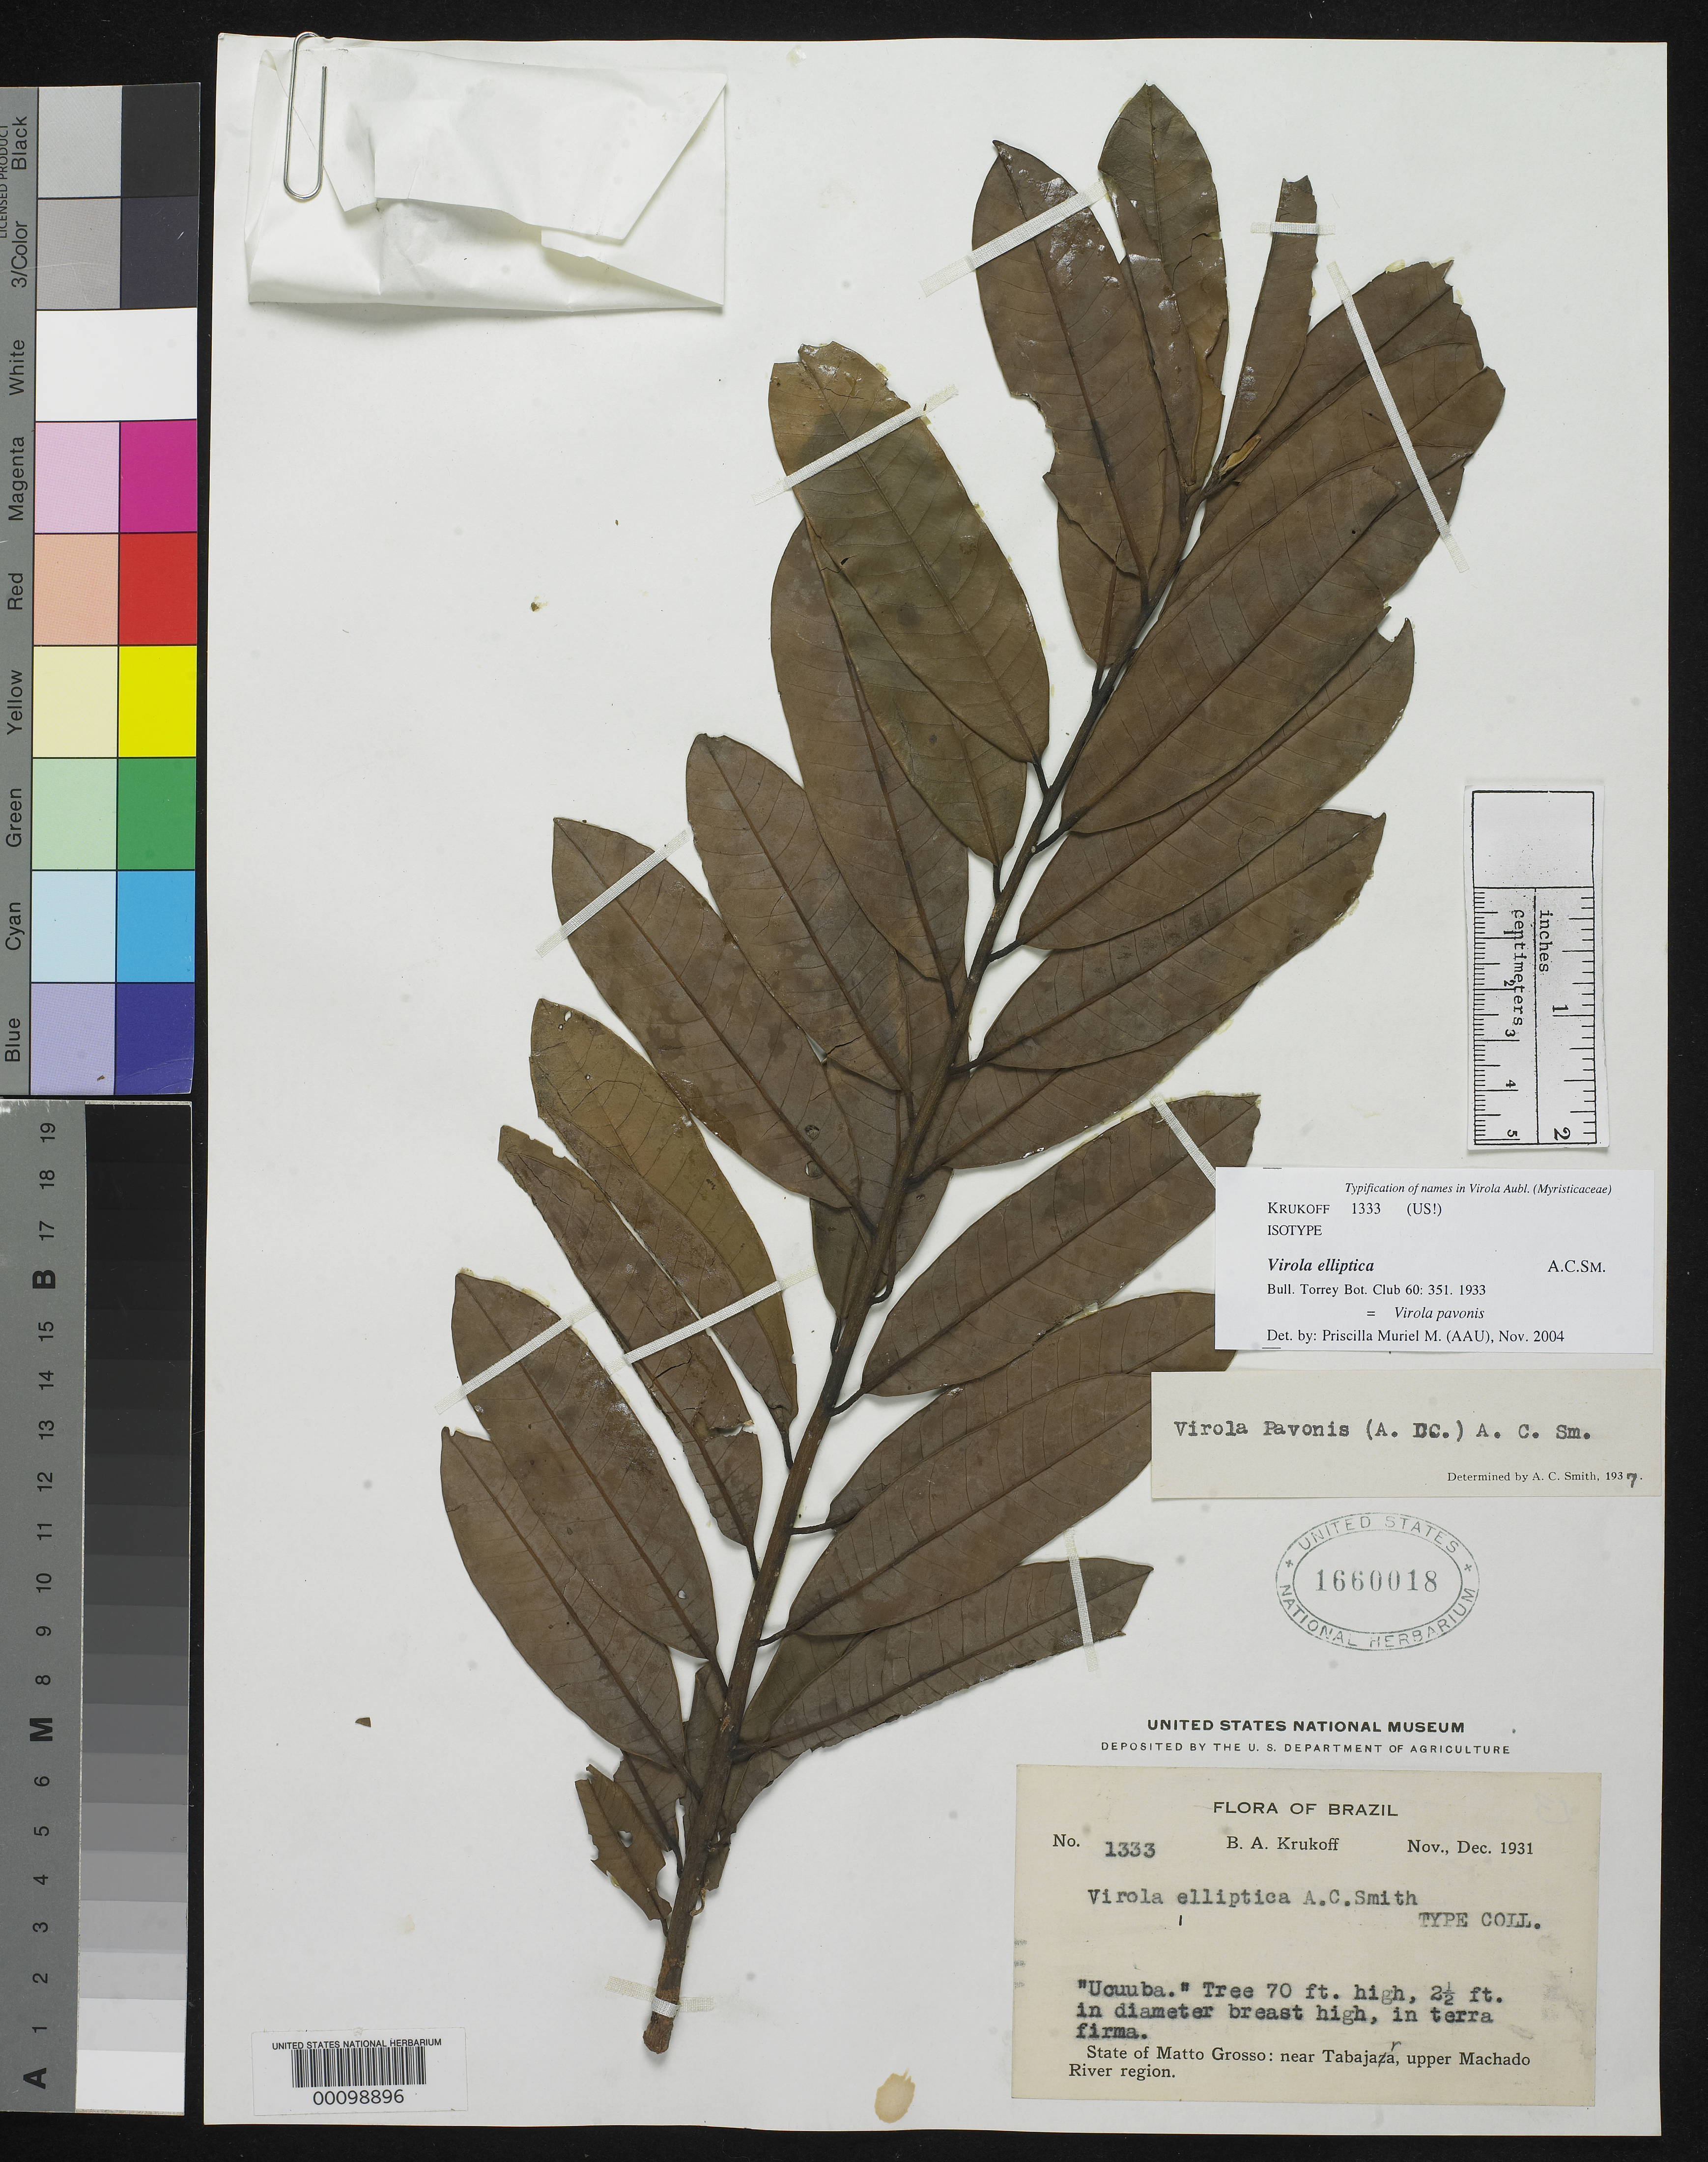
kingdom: Plantae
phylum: Tracheophyta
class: Magnoliopsida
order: Magnoliales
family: Myristicaceae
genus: Virola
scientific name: Virola elliptica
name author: A.C. Sm.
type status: Isotype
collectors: B. A. Krukoff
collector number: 1333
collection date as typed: Nov 1931 to -- Dec 1931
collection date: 1931-11/1931-12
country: Brazil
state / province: Mato Grosso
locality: Near Tabajara, Machado River region.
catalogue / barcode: US 1660018